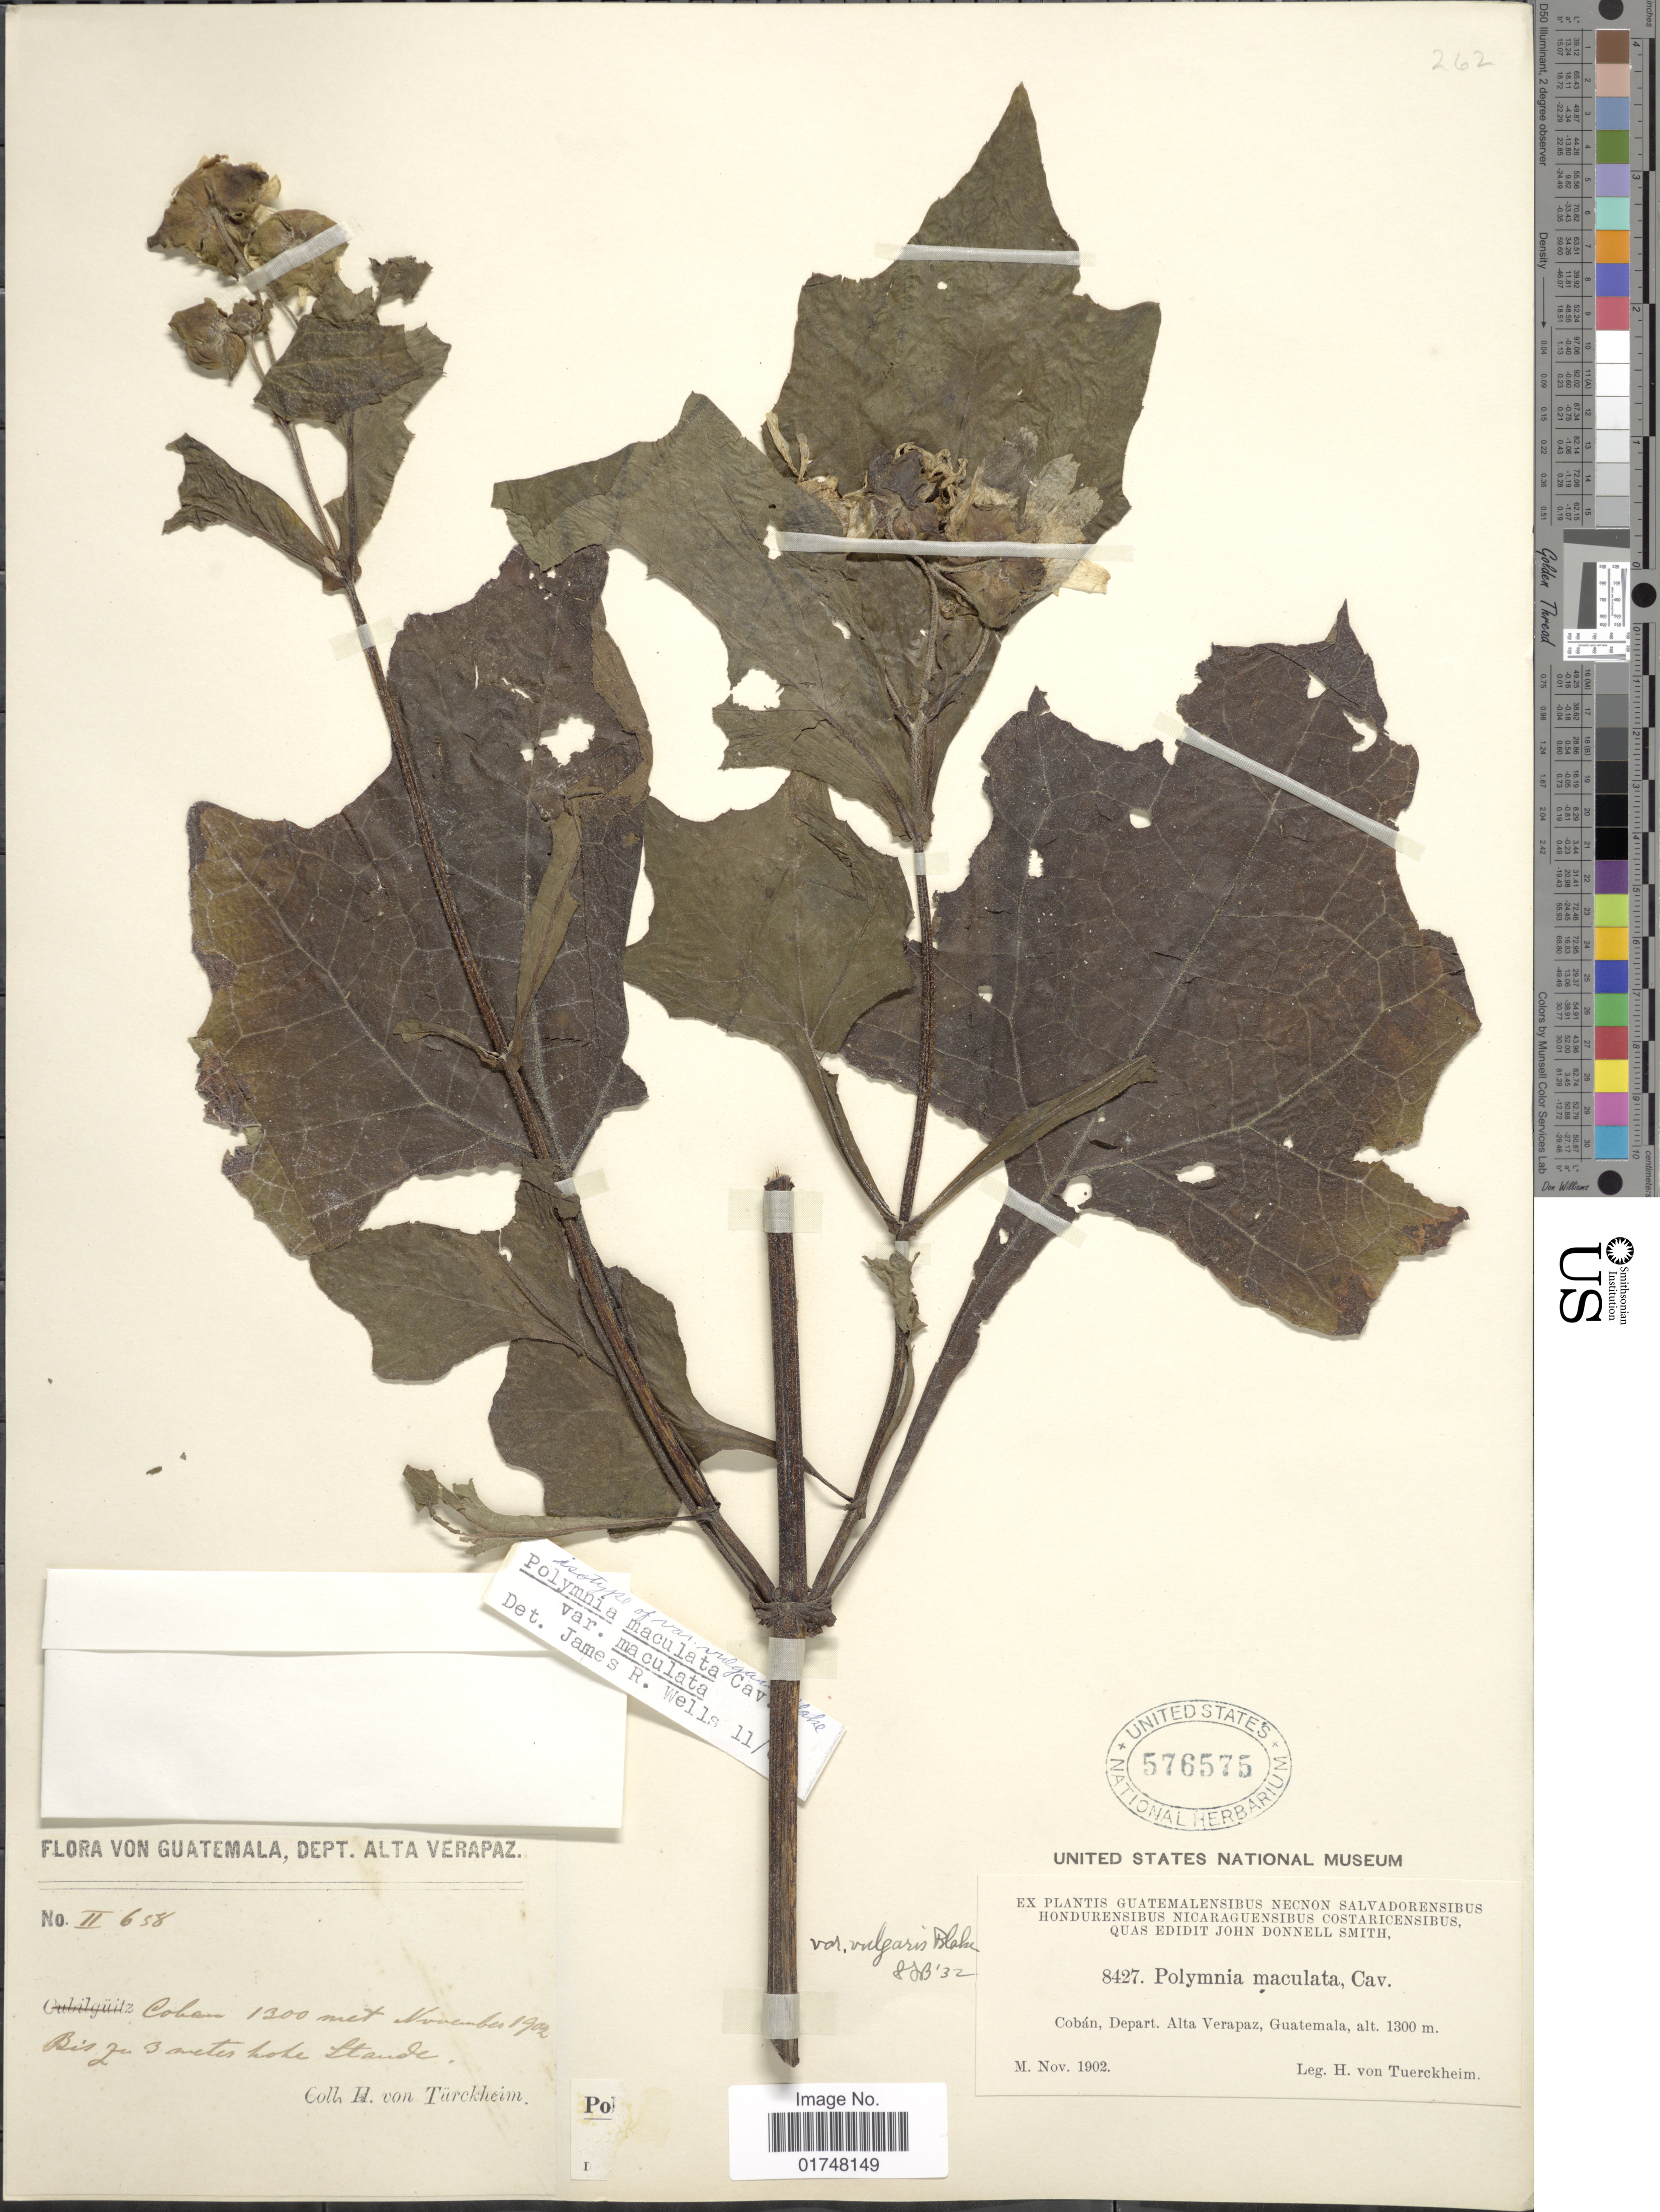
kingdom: Plantae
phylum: Tracheophyta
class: Magnoliopsida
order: Asterales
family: Asteraceae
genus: Smallanthus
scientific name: Smallanthus maculatus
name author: (Cav.) H. Rob.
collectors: H. von Türckheim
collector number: II 638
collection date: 1902-11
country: Guatemala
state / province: Alta Verapaz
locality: Coban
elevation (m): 1300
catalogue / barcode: US 576575